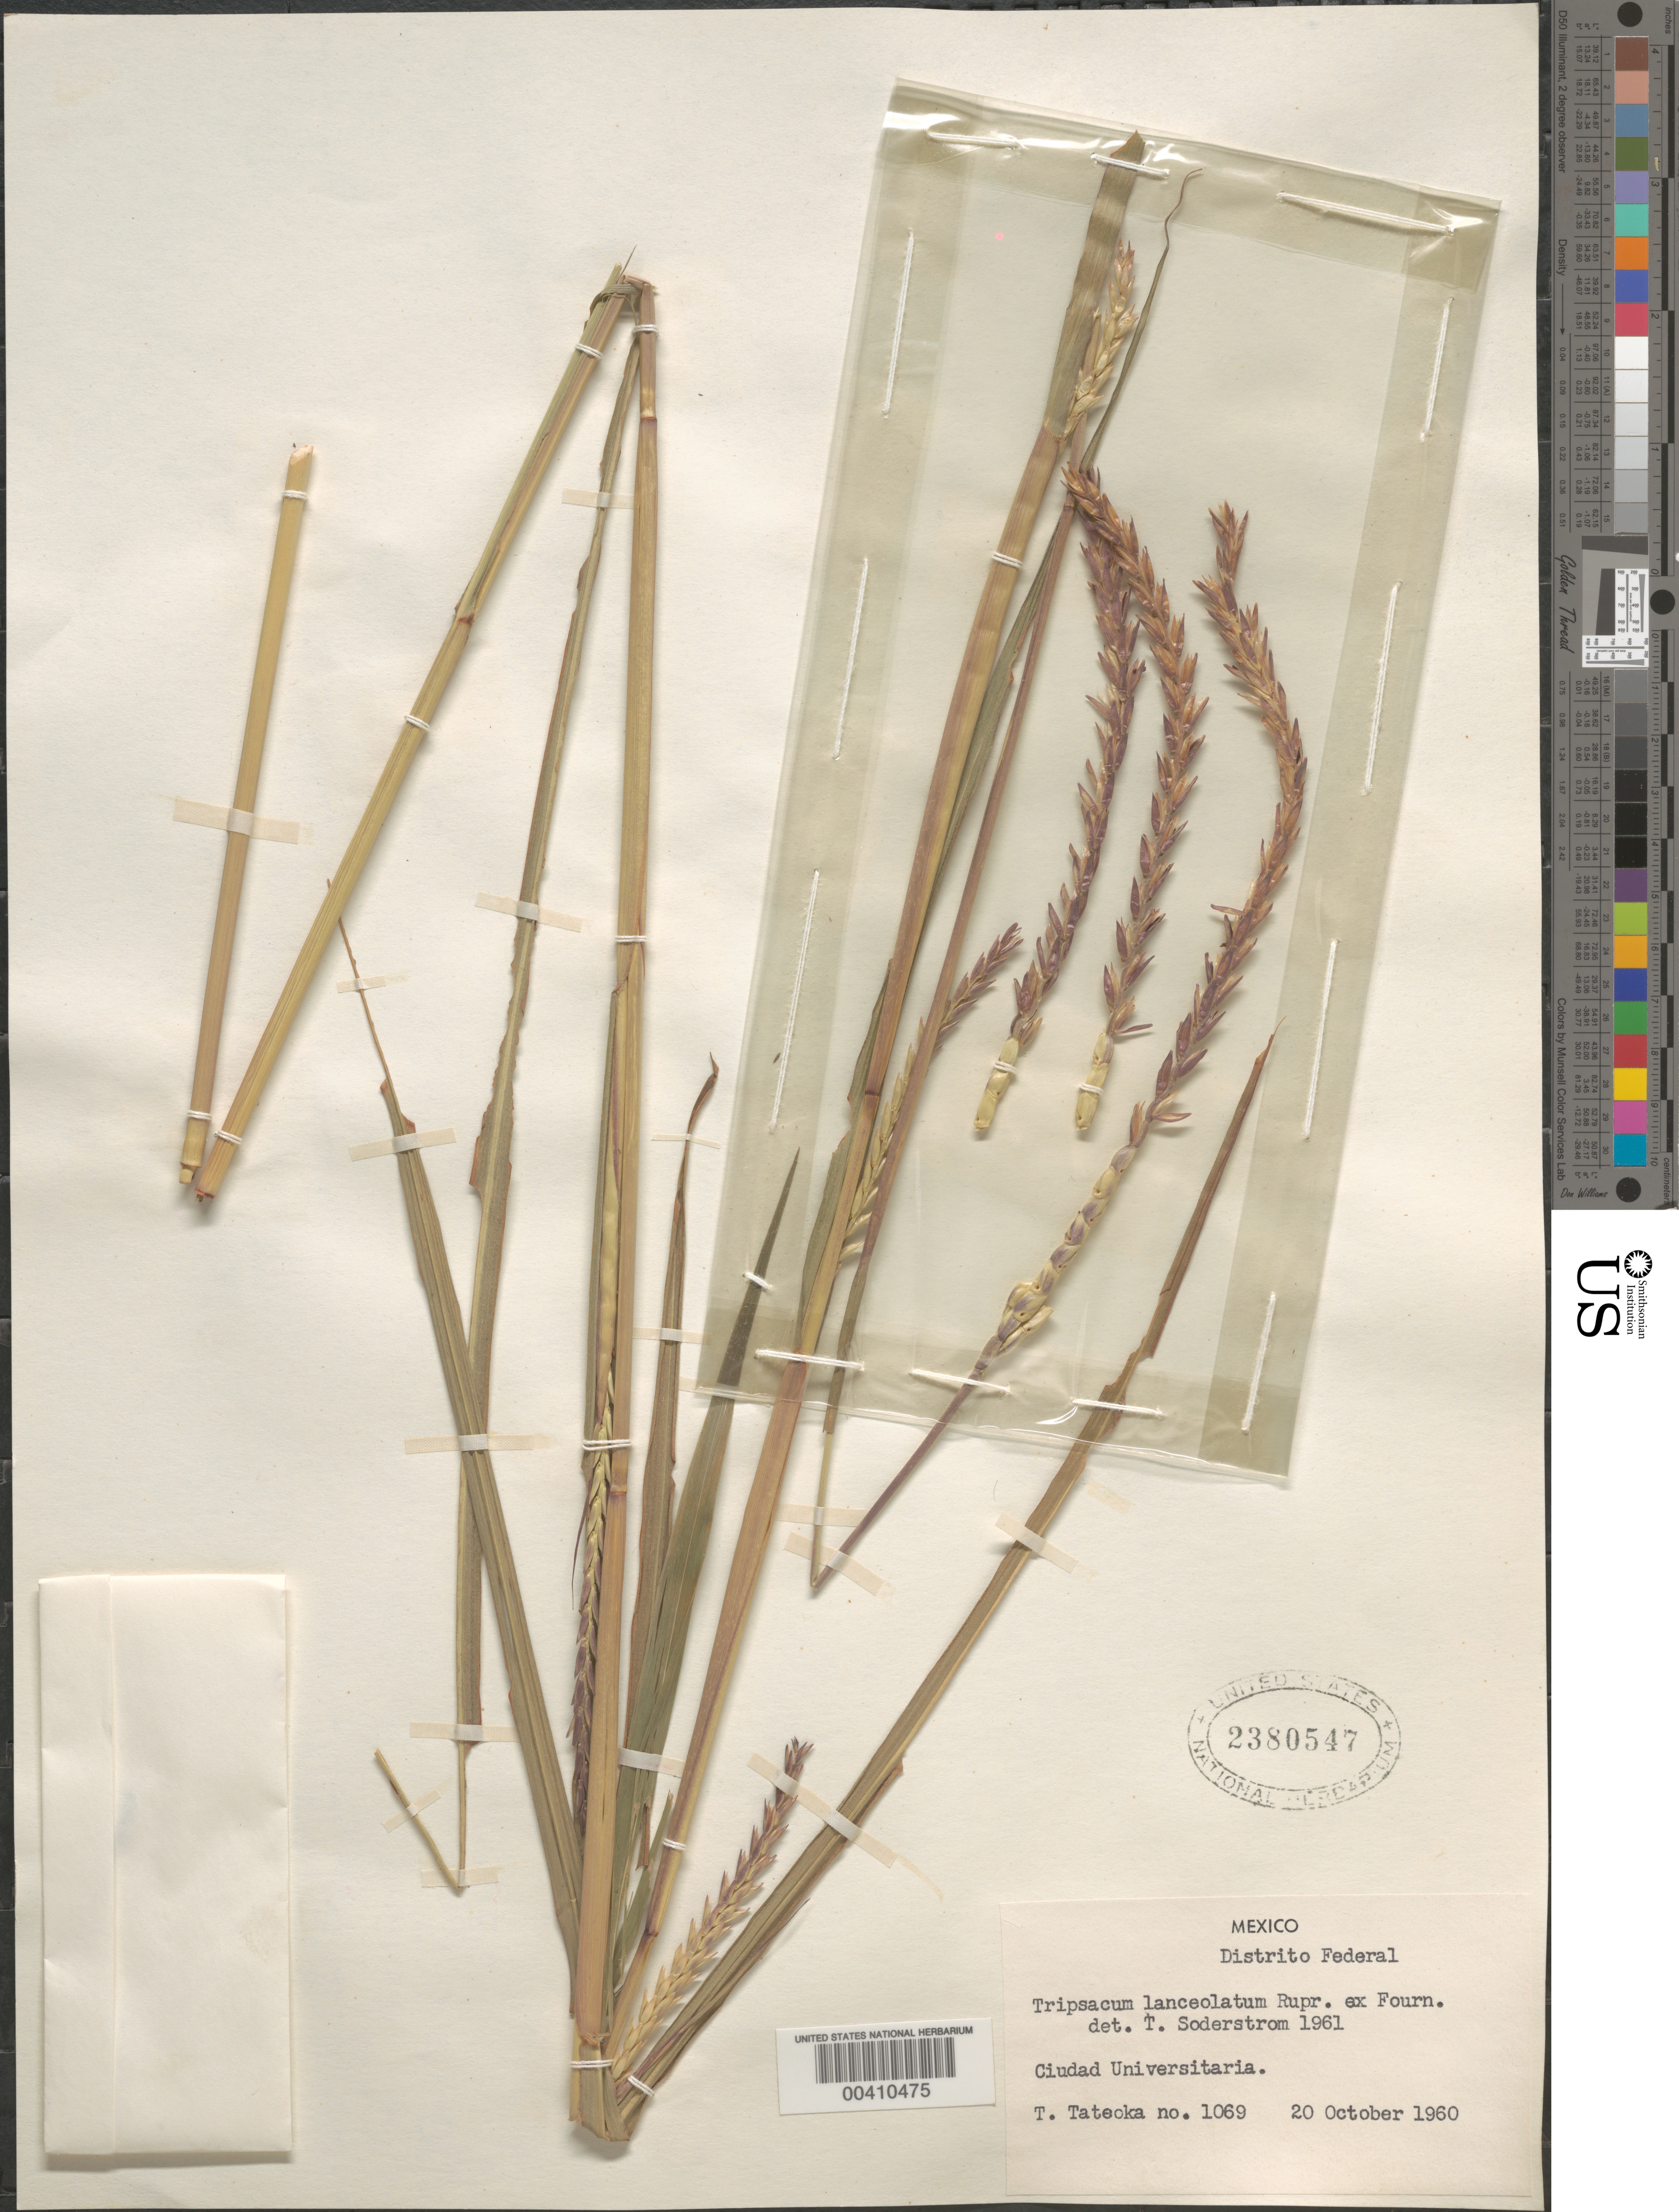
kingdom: Plantae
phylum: Tracheophyta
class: Liliopsida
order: Poales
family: Poaceae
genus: Tripsacum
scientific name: Tripsacum lanceolatum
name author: Rupr. ex E. Fourn.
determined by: Soderstrom, T. R.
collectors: T. Tateoka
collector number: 1069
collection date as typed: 20 Oct 1960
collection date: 1960-10-20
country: Mexico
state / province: Distrito Federal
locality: Ciudad Universitaria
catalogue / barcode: US 2380547